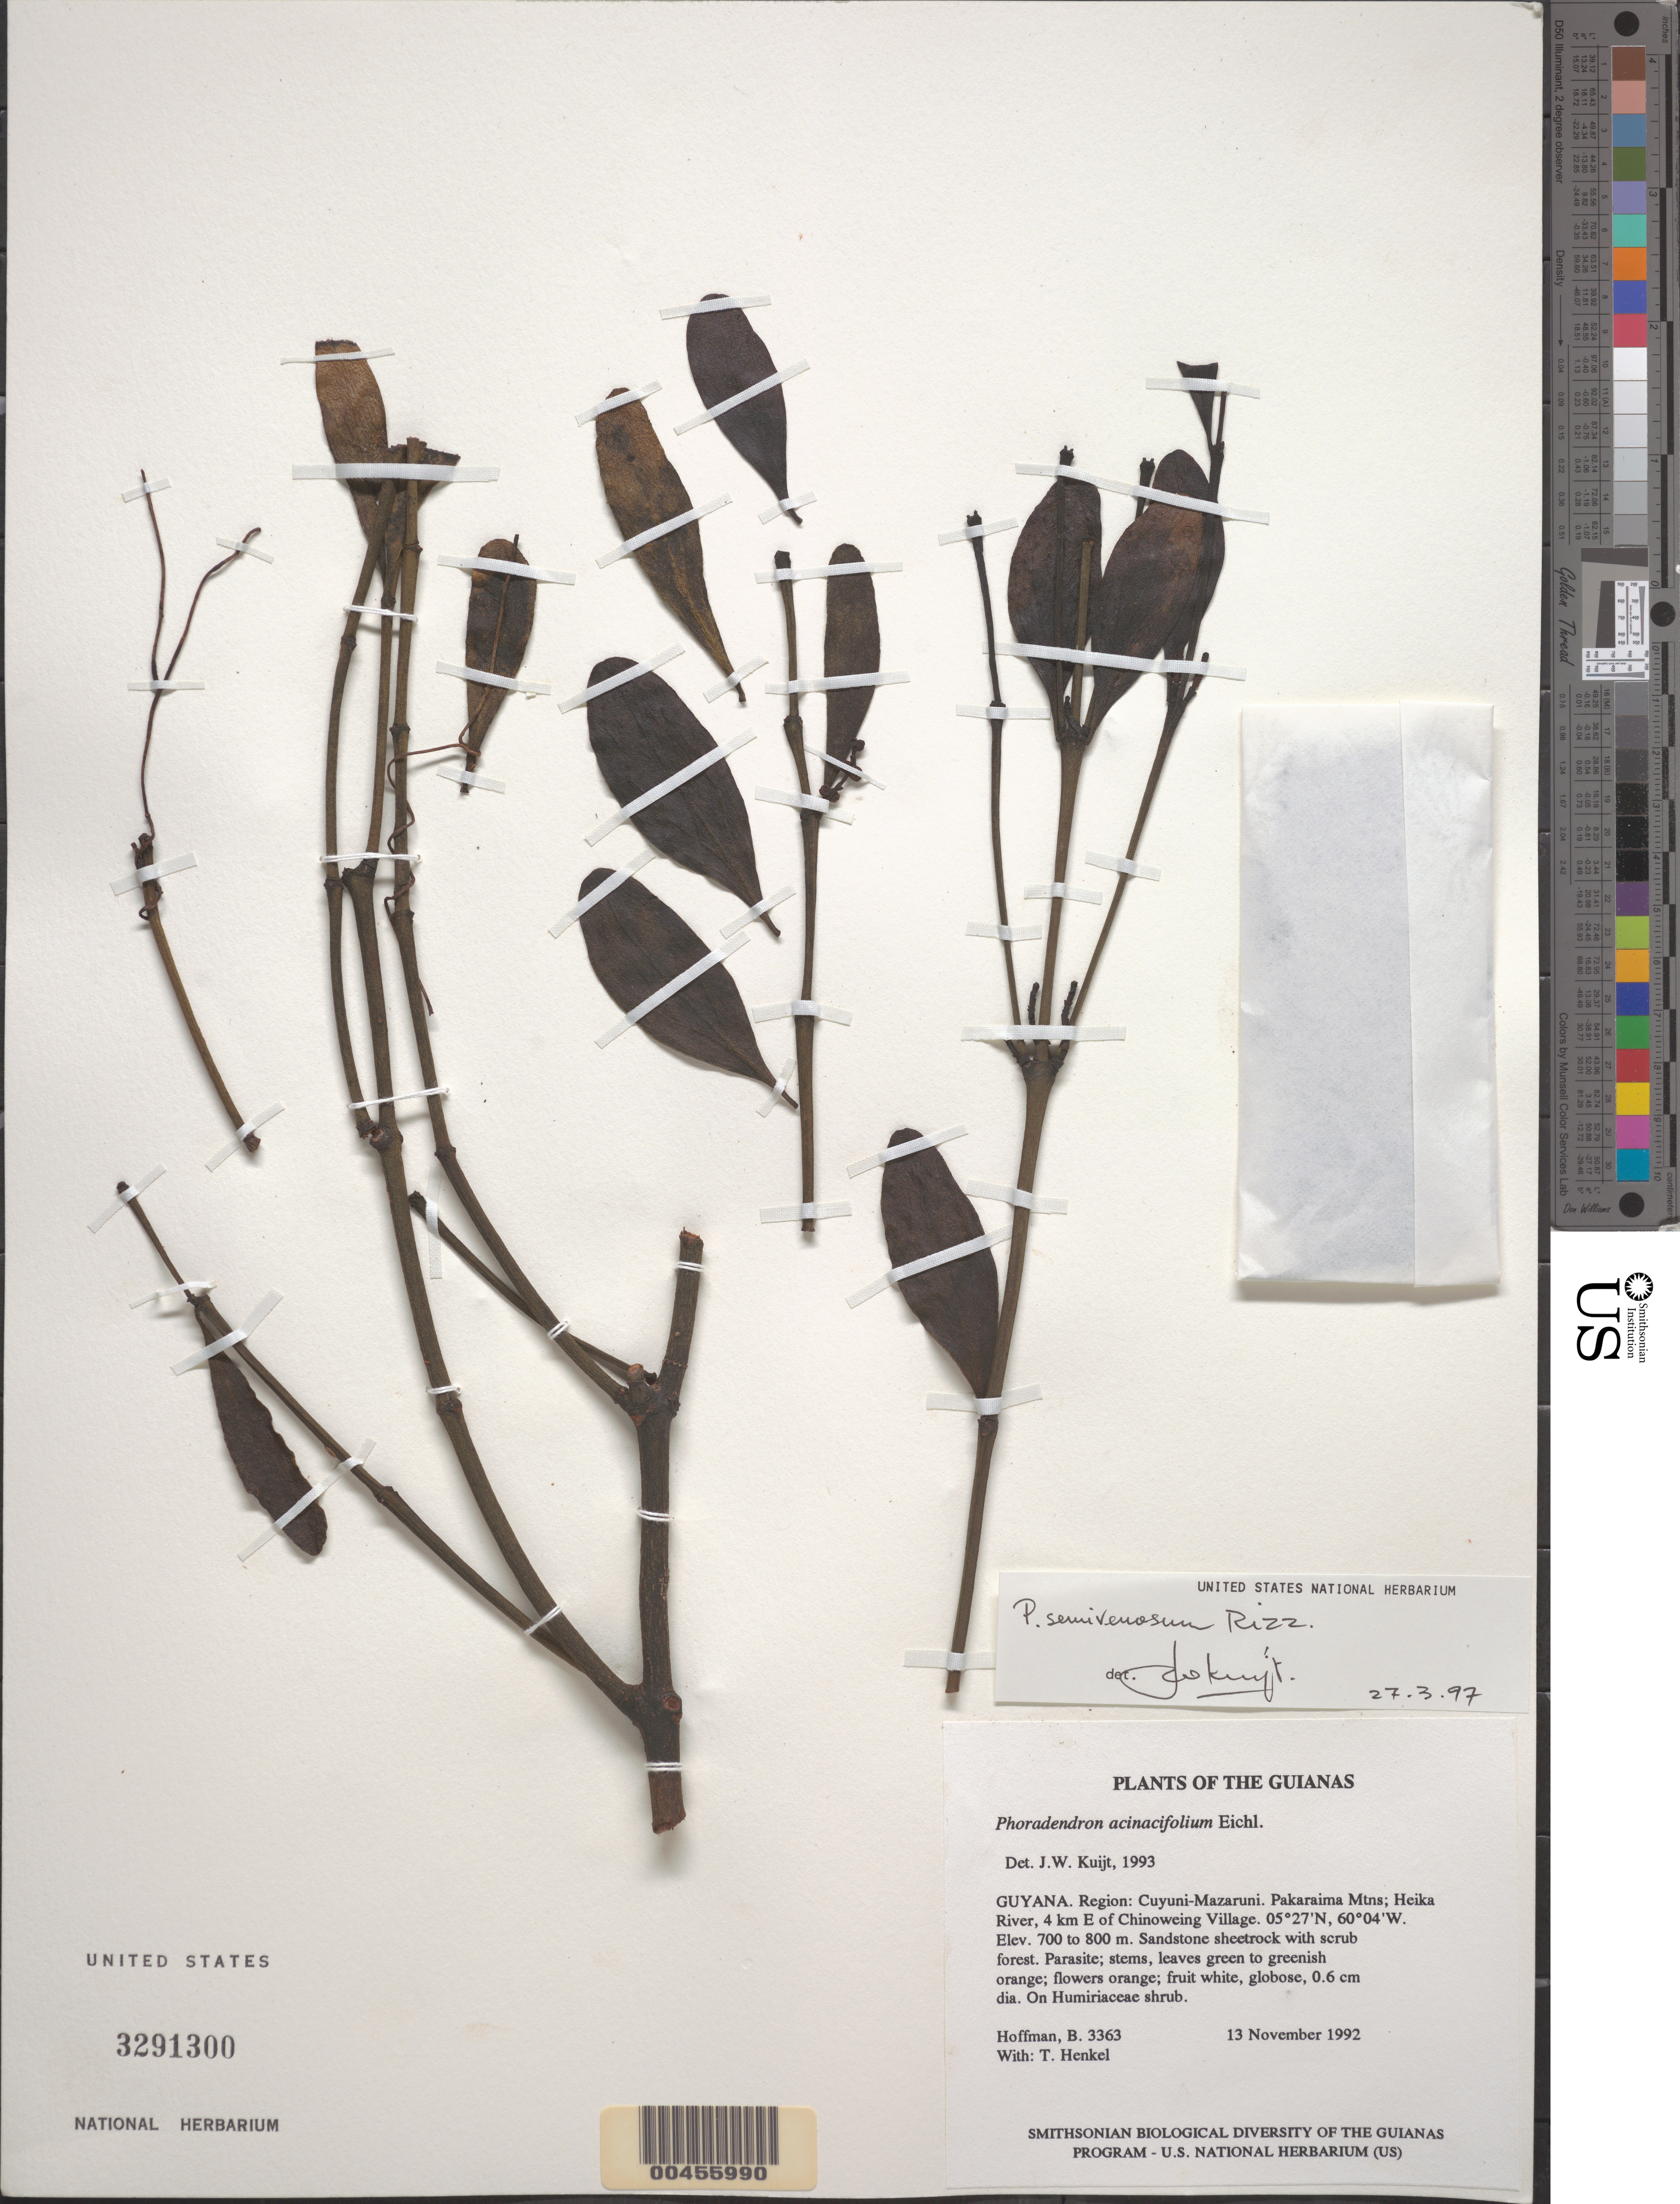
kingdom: Plantae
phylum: Tracheophyta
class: Magnoliopsida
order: Santalales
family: Viscaceae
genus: Phoradendron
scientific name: Phoradendron acinacifolium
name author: Mart. ex Eichler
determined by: Kuijt, Job, (CANADA)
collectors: B. Hoffman & T. Henkel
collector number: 3363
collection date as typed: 13 November 1992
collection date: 1992-11-13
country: Guyana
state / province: Cuyuni-Mazaruni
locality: Pakaraima Mountains; Heika River, 4 km E of Chinoweing village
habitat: Sandstone sheetrock with scrub forest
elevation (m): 700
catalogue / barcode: US 3291300